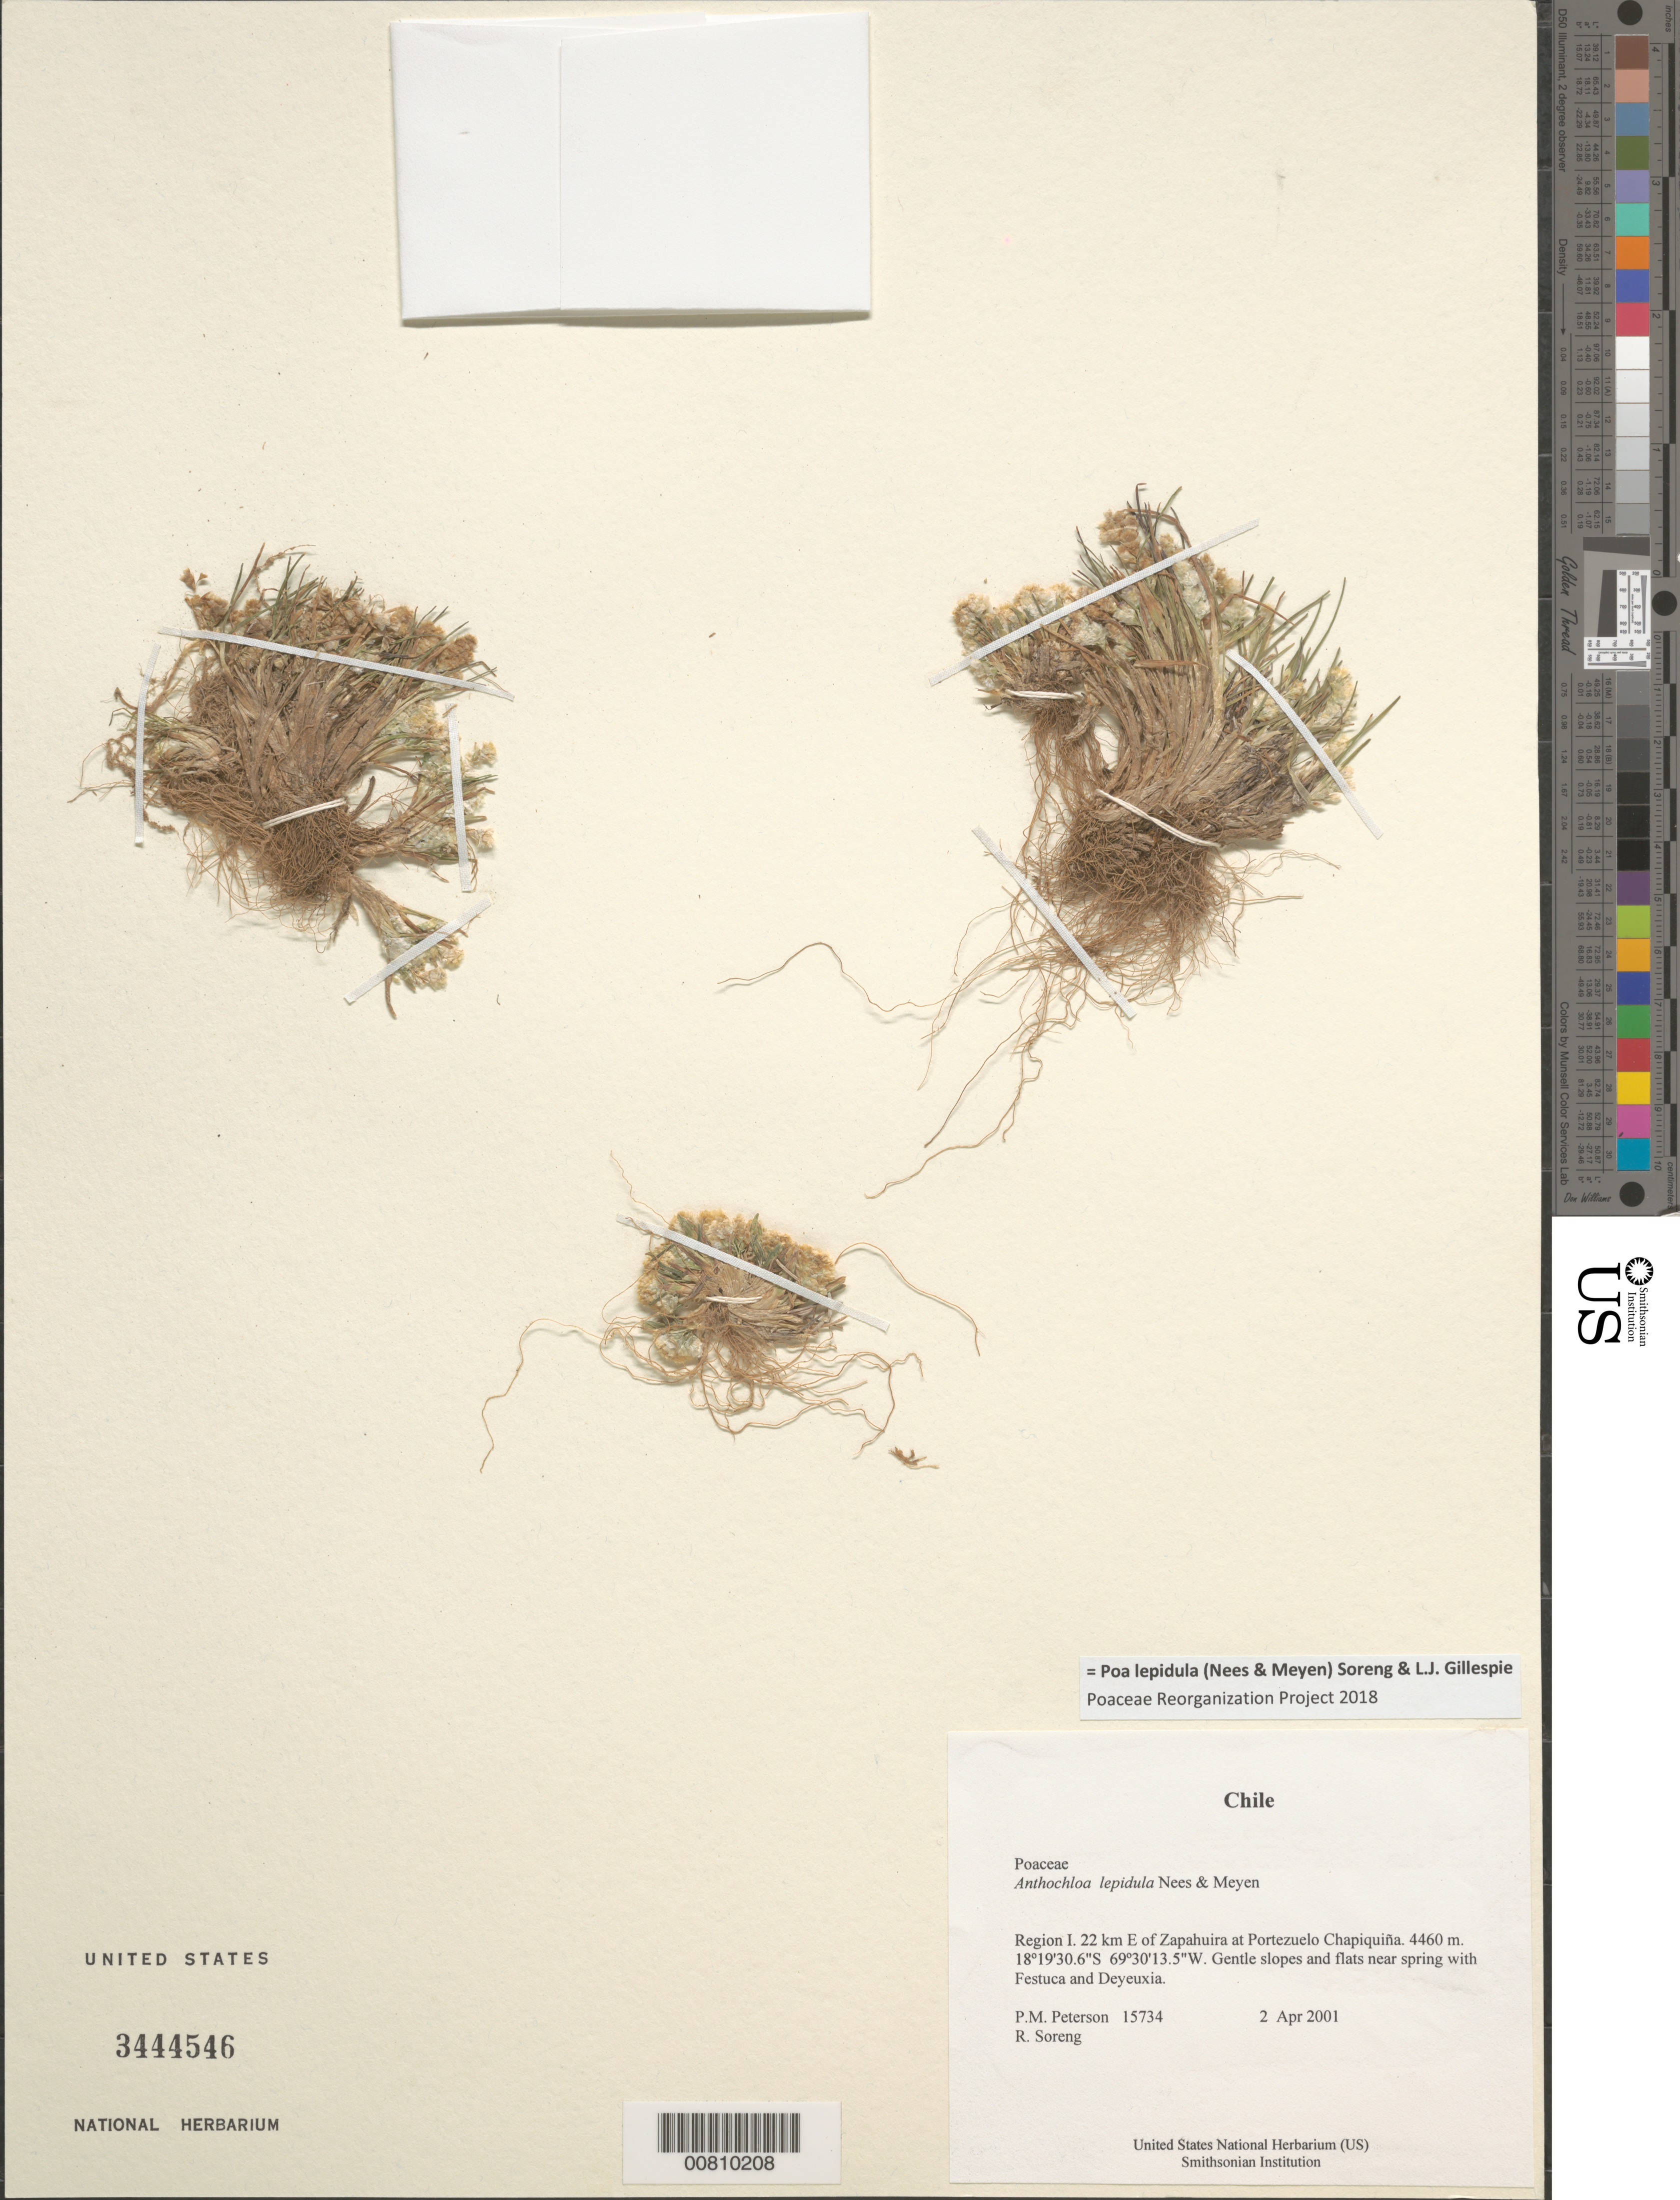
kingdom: Plantae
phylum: Tracheophyta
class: Liliopsida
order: Poales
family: Poaceae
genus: Poa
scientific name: Poa lepidula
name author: (Nees & Meyen) Soreng & L.J. Gillespie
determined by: Poaceae Reorganization Project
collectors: P. M. Peterson & R. J. Soreng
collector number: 15734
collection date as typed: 02 Apr 2001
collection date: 2001-04-02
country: Chile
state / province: Tarapacá (I)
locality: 22 km E of Zapahuira at Portezuelo Chapiquiña.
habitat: Gentle slopes and flats near spring with Festuca and Deyeuxia.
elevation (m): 4460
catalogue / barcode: US 3444546